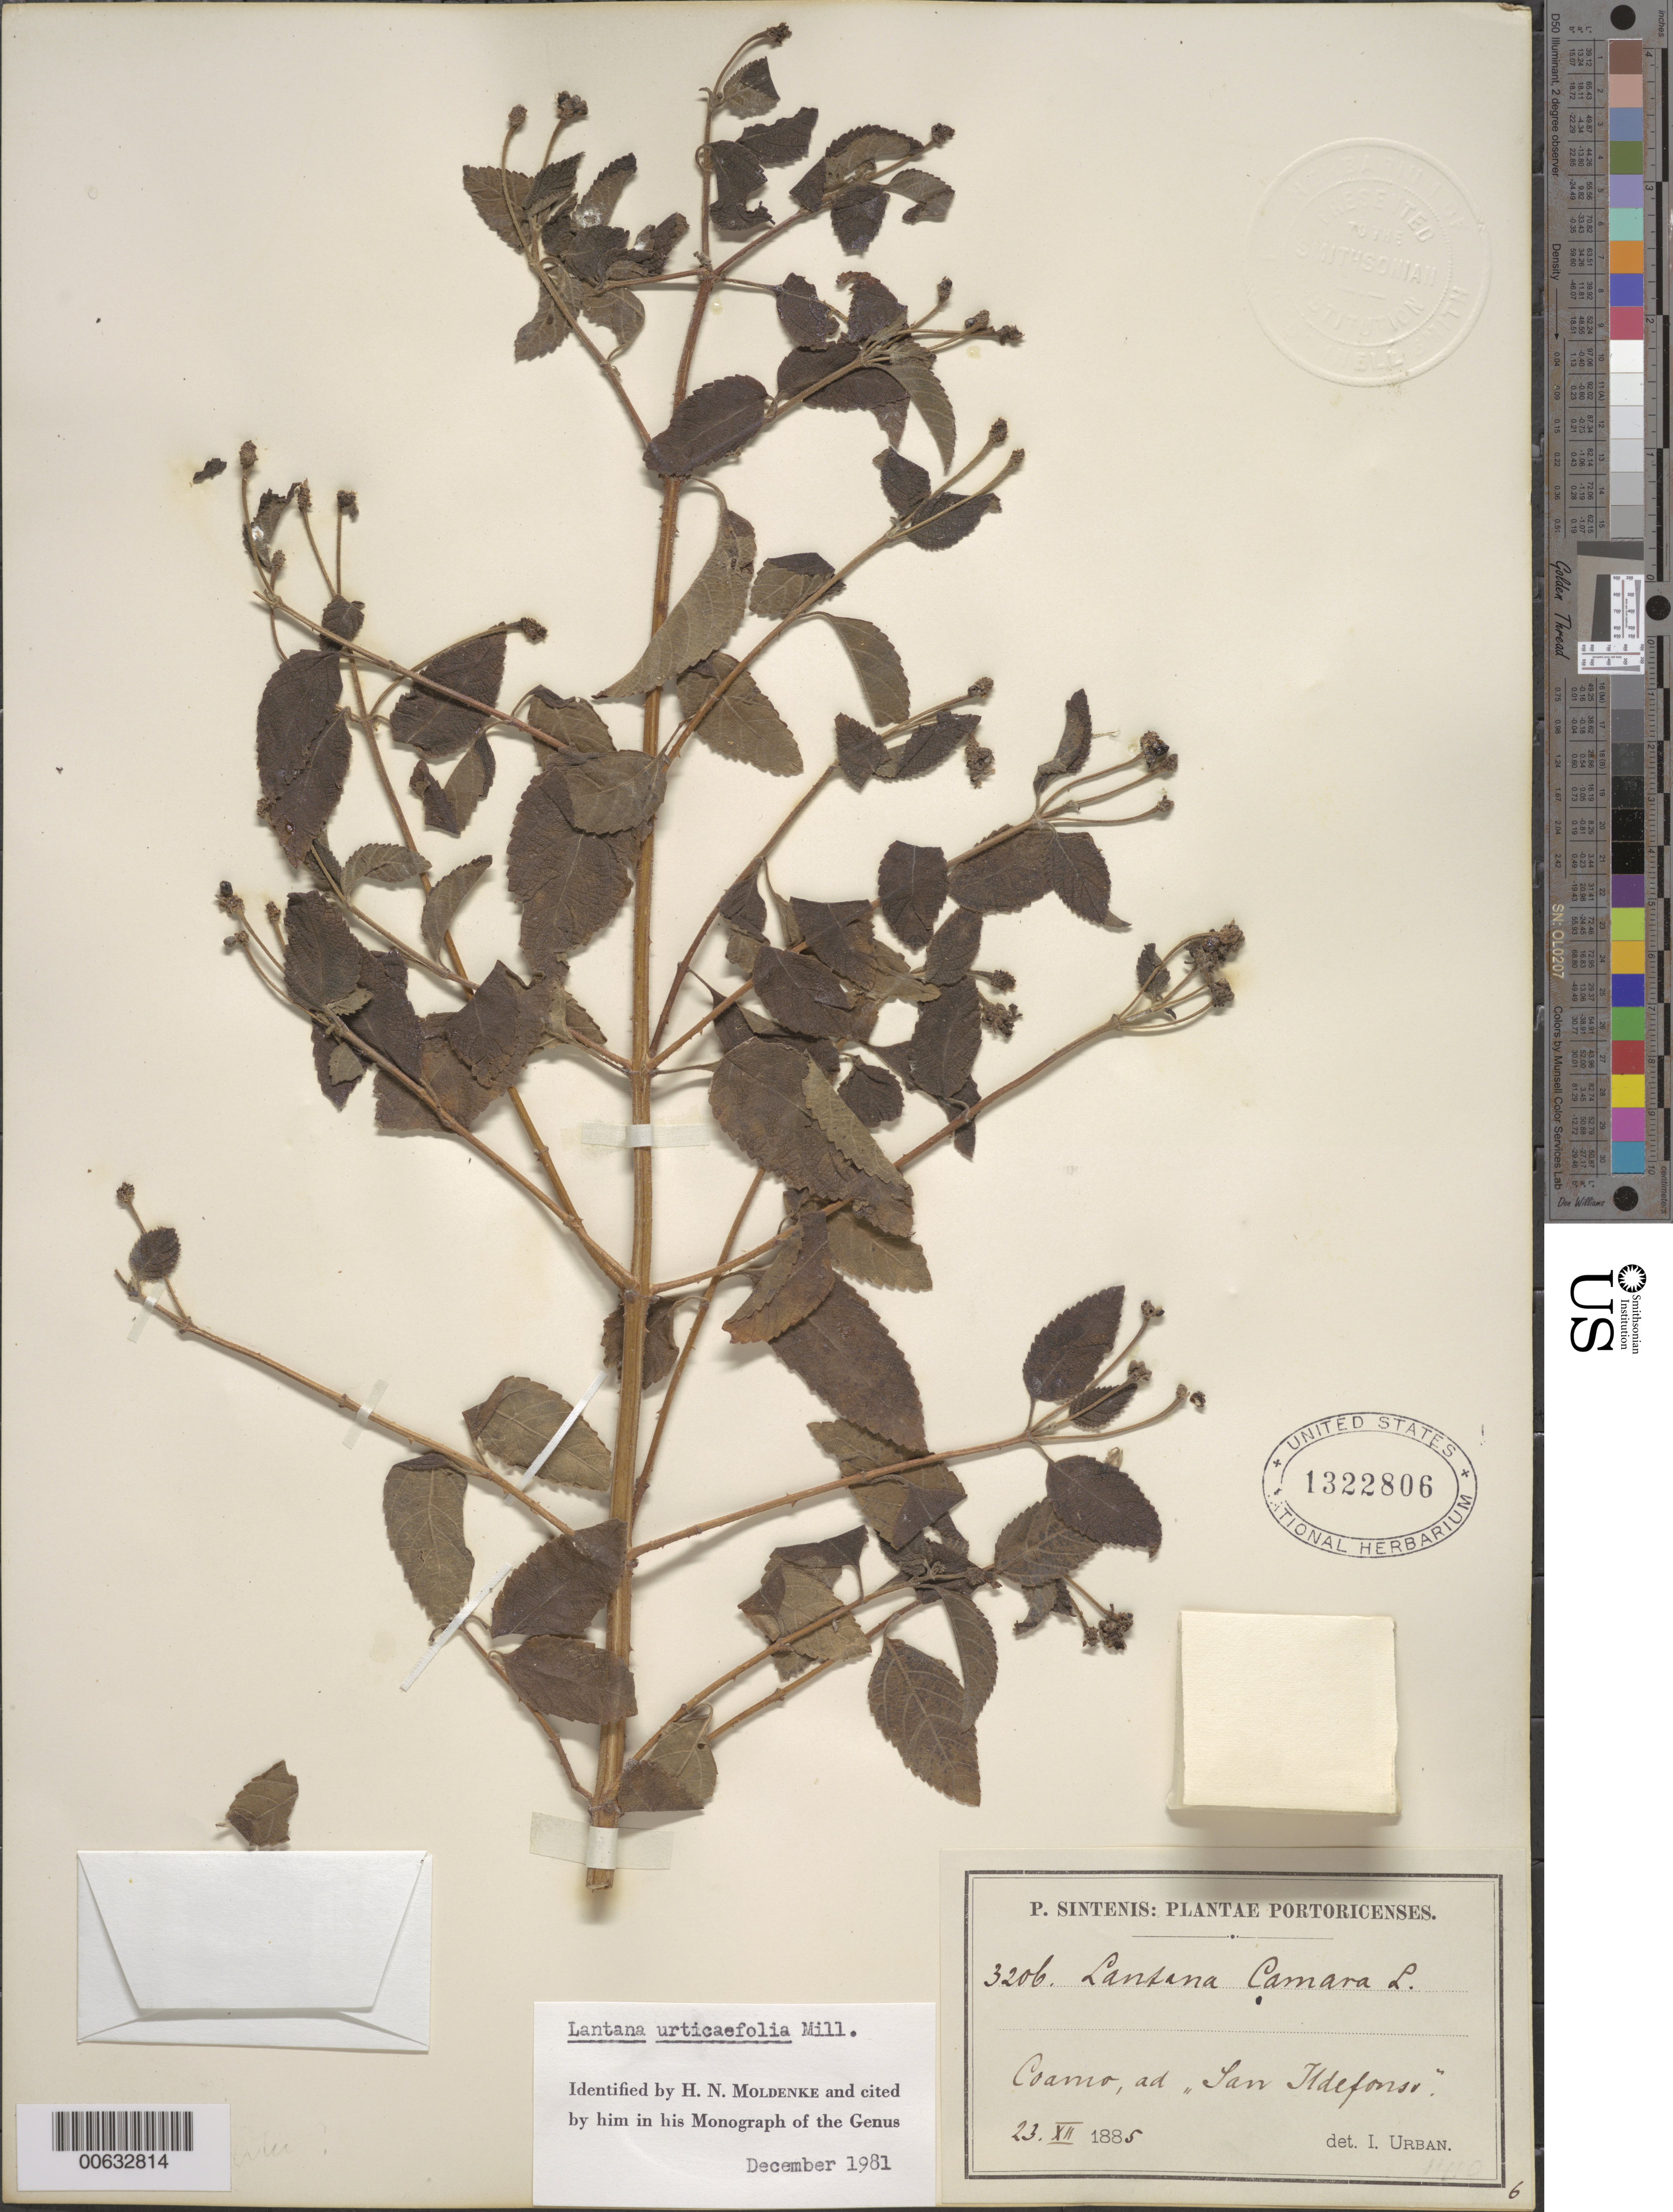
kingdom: Plantae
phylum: Tracheophyta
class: Magnoliopsida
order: Lamiales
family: Verbenaceae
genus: Lantana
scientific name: Lantana urticifolia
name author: Mill.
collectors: P. Sintenis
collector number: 3206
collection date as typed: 23 Dec 1885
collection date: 1885-12-23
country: Puerto Rico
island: Greater Antilles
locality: Coamo, ad San Tldefonso.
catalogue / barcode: US 1322806